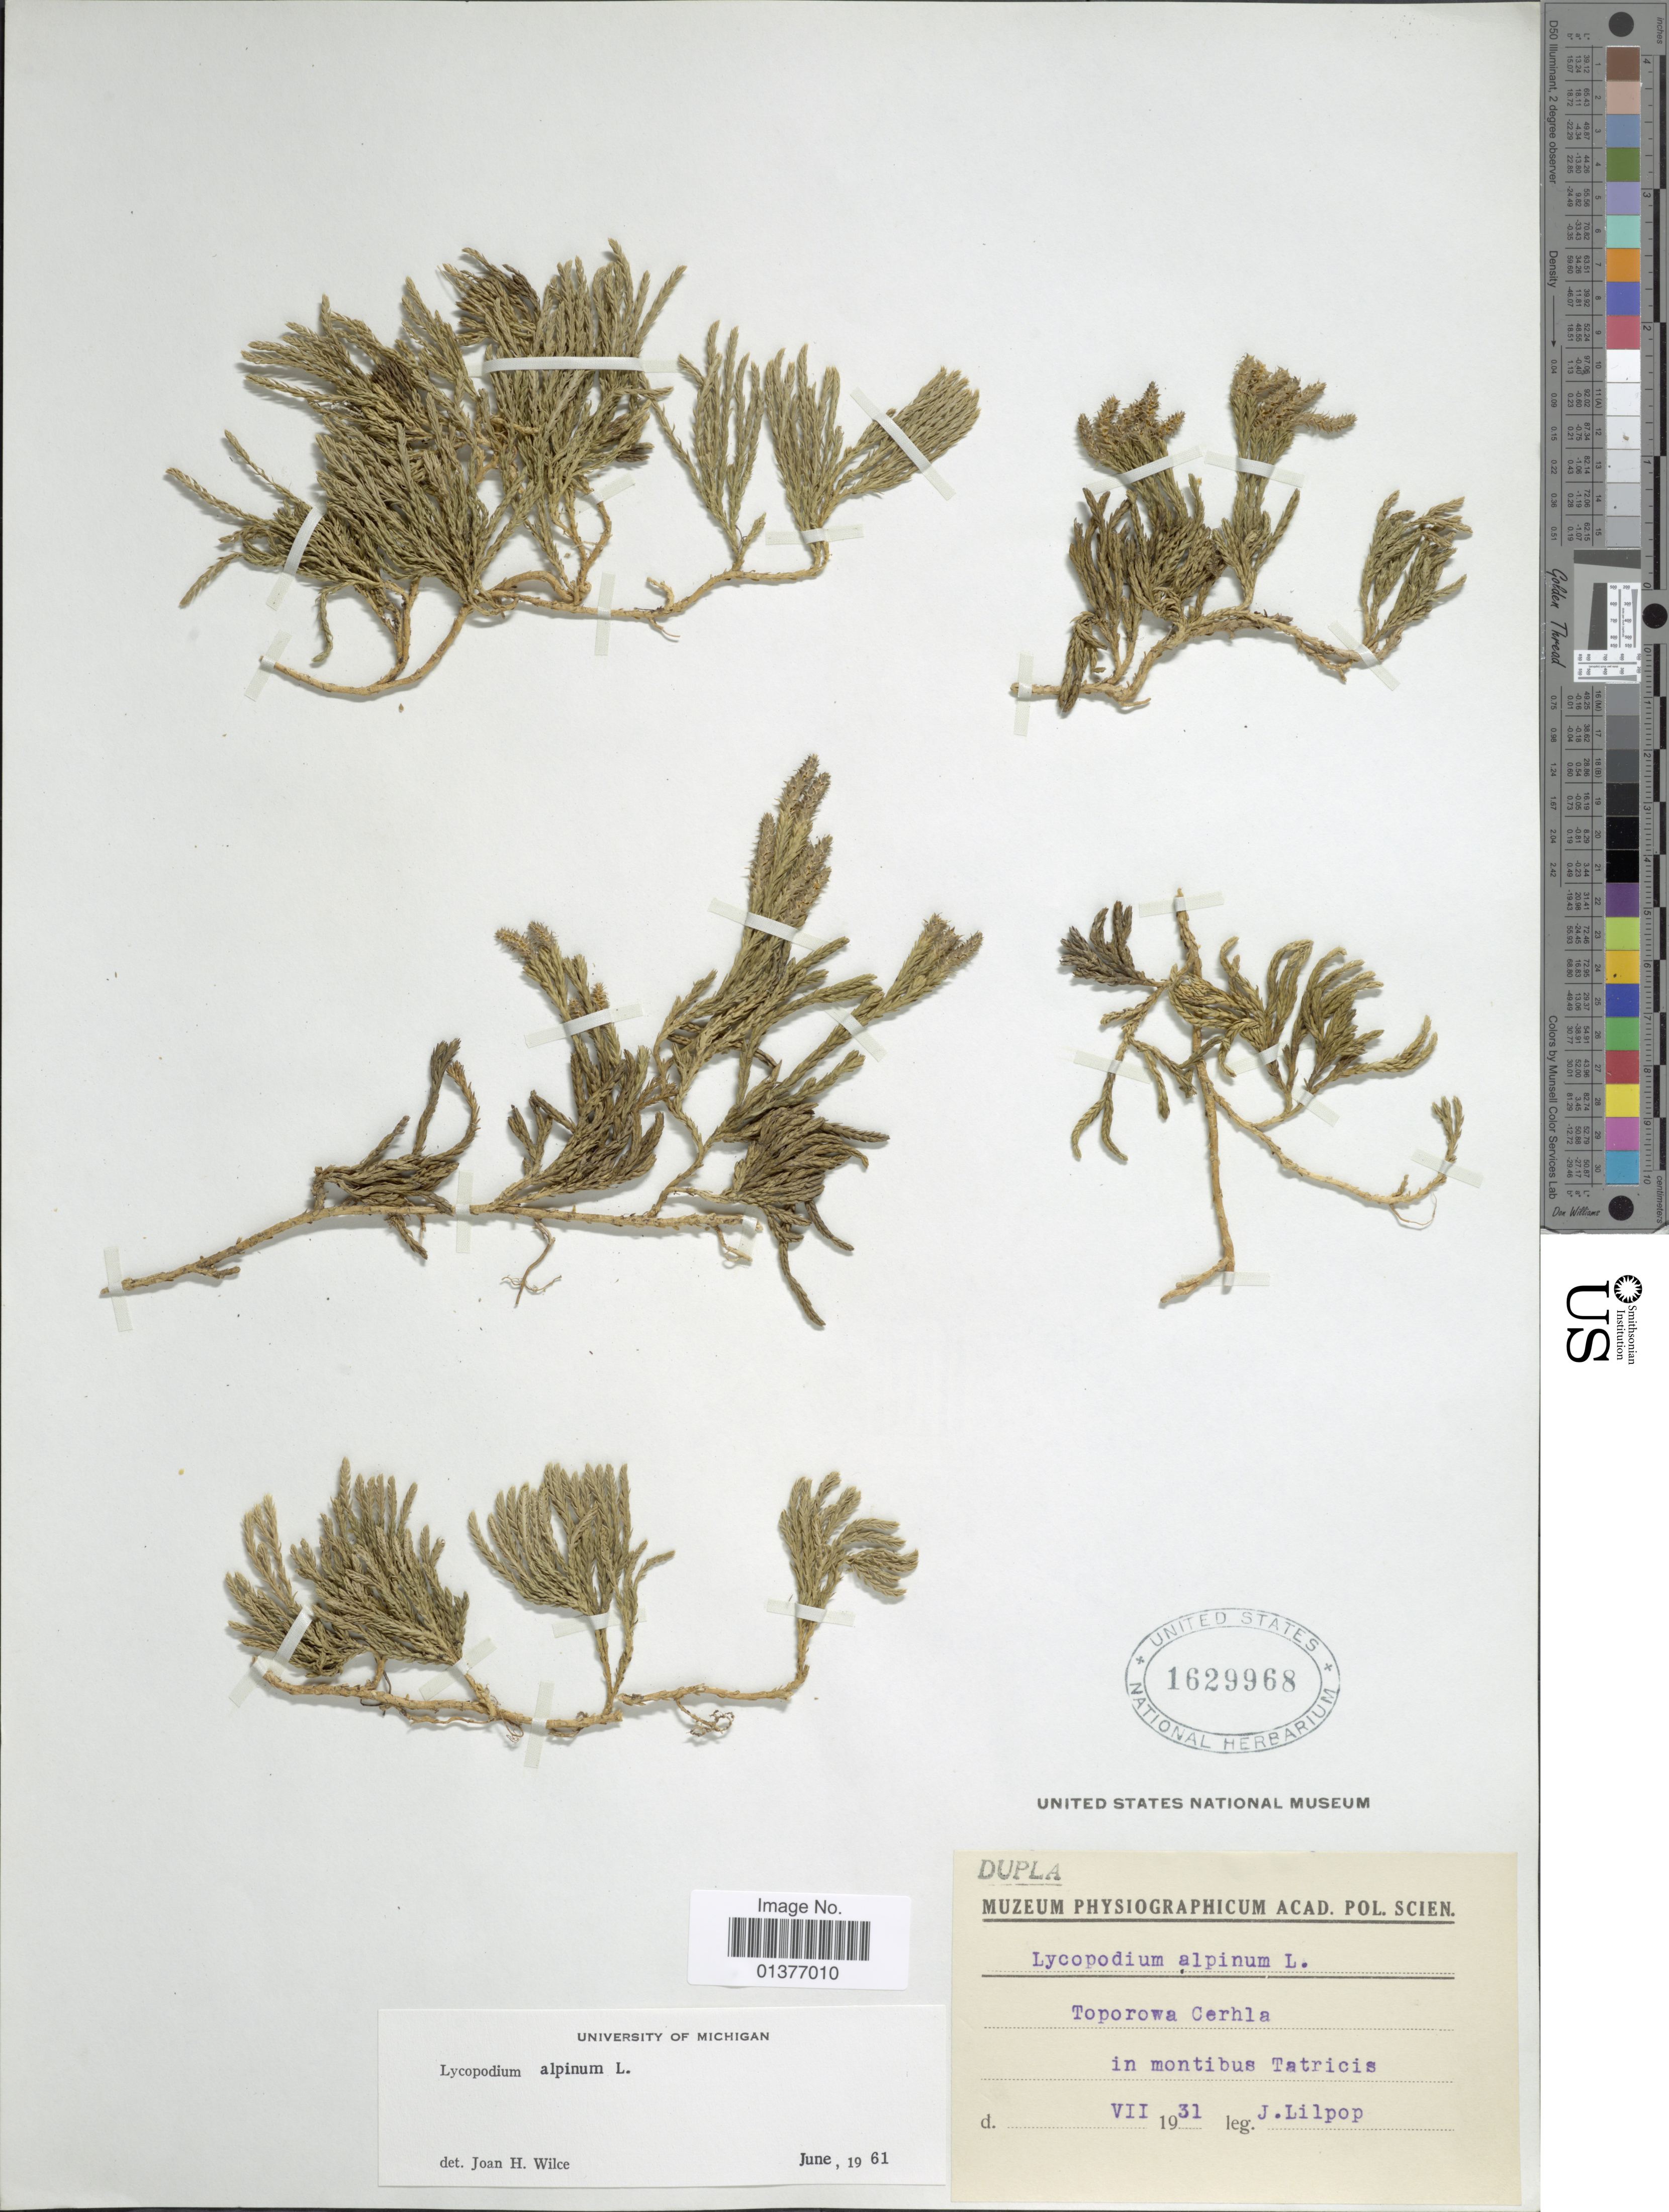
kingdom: Plantae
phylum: Tracheophyta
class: Lycopodiopsida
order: Lycopodiales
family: Lycopodiaceae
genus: Diphasiastrum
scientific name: Diphasiastrum alpinum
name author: (L.) Holub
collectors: J. Lilpop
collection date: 1931-07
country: Poland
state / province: Malopolskie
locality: Toporowa Cerhla, in montibus Tatricis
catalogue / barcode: US 1629968